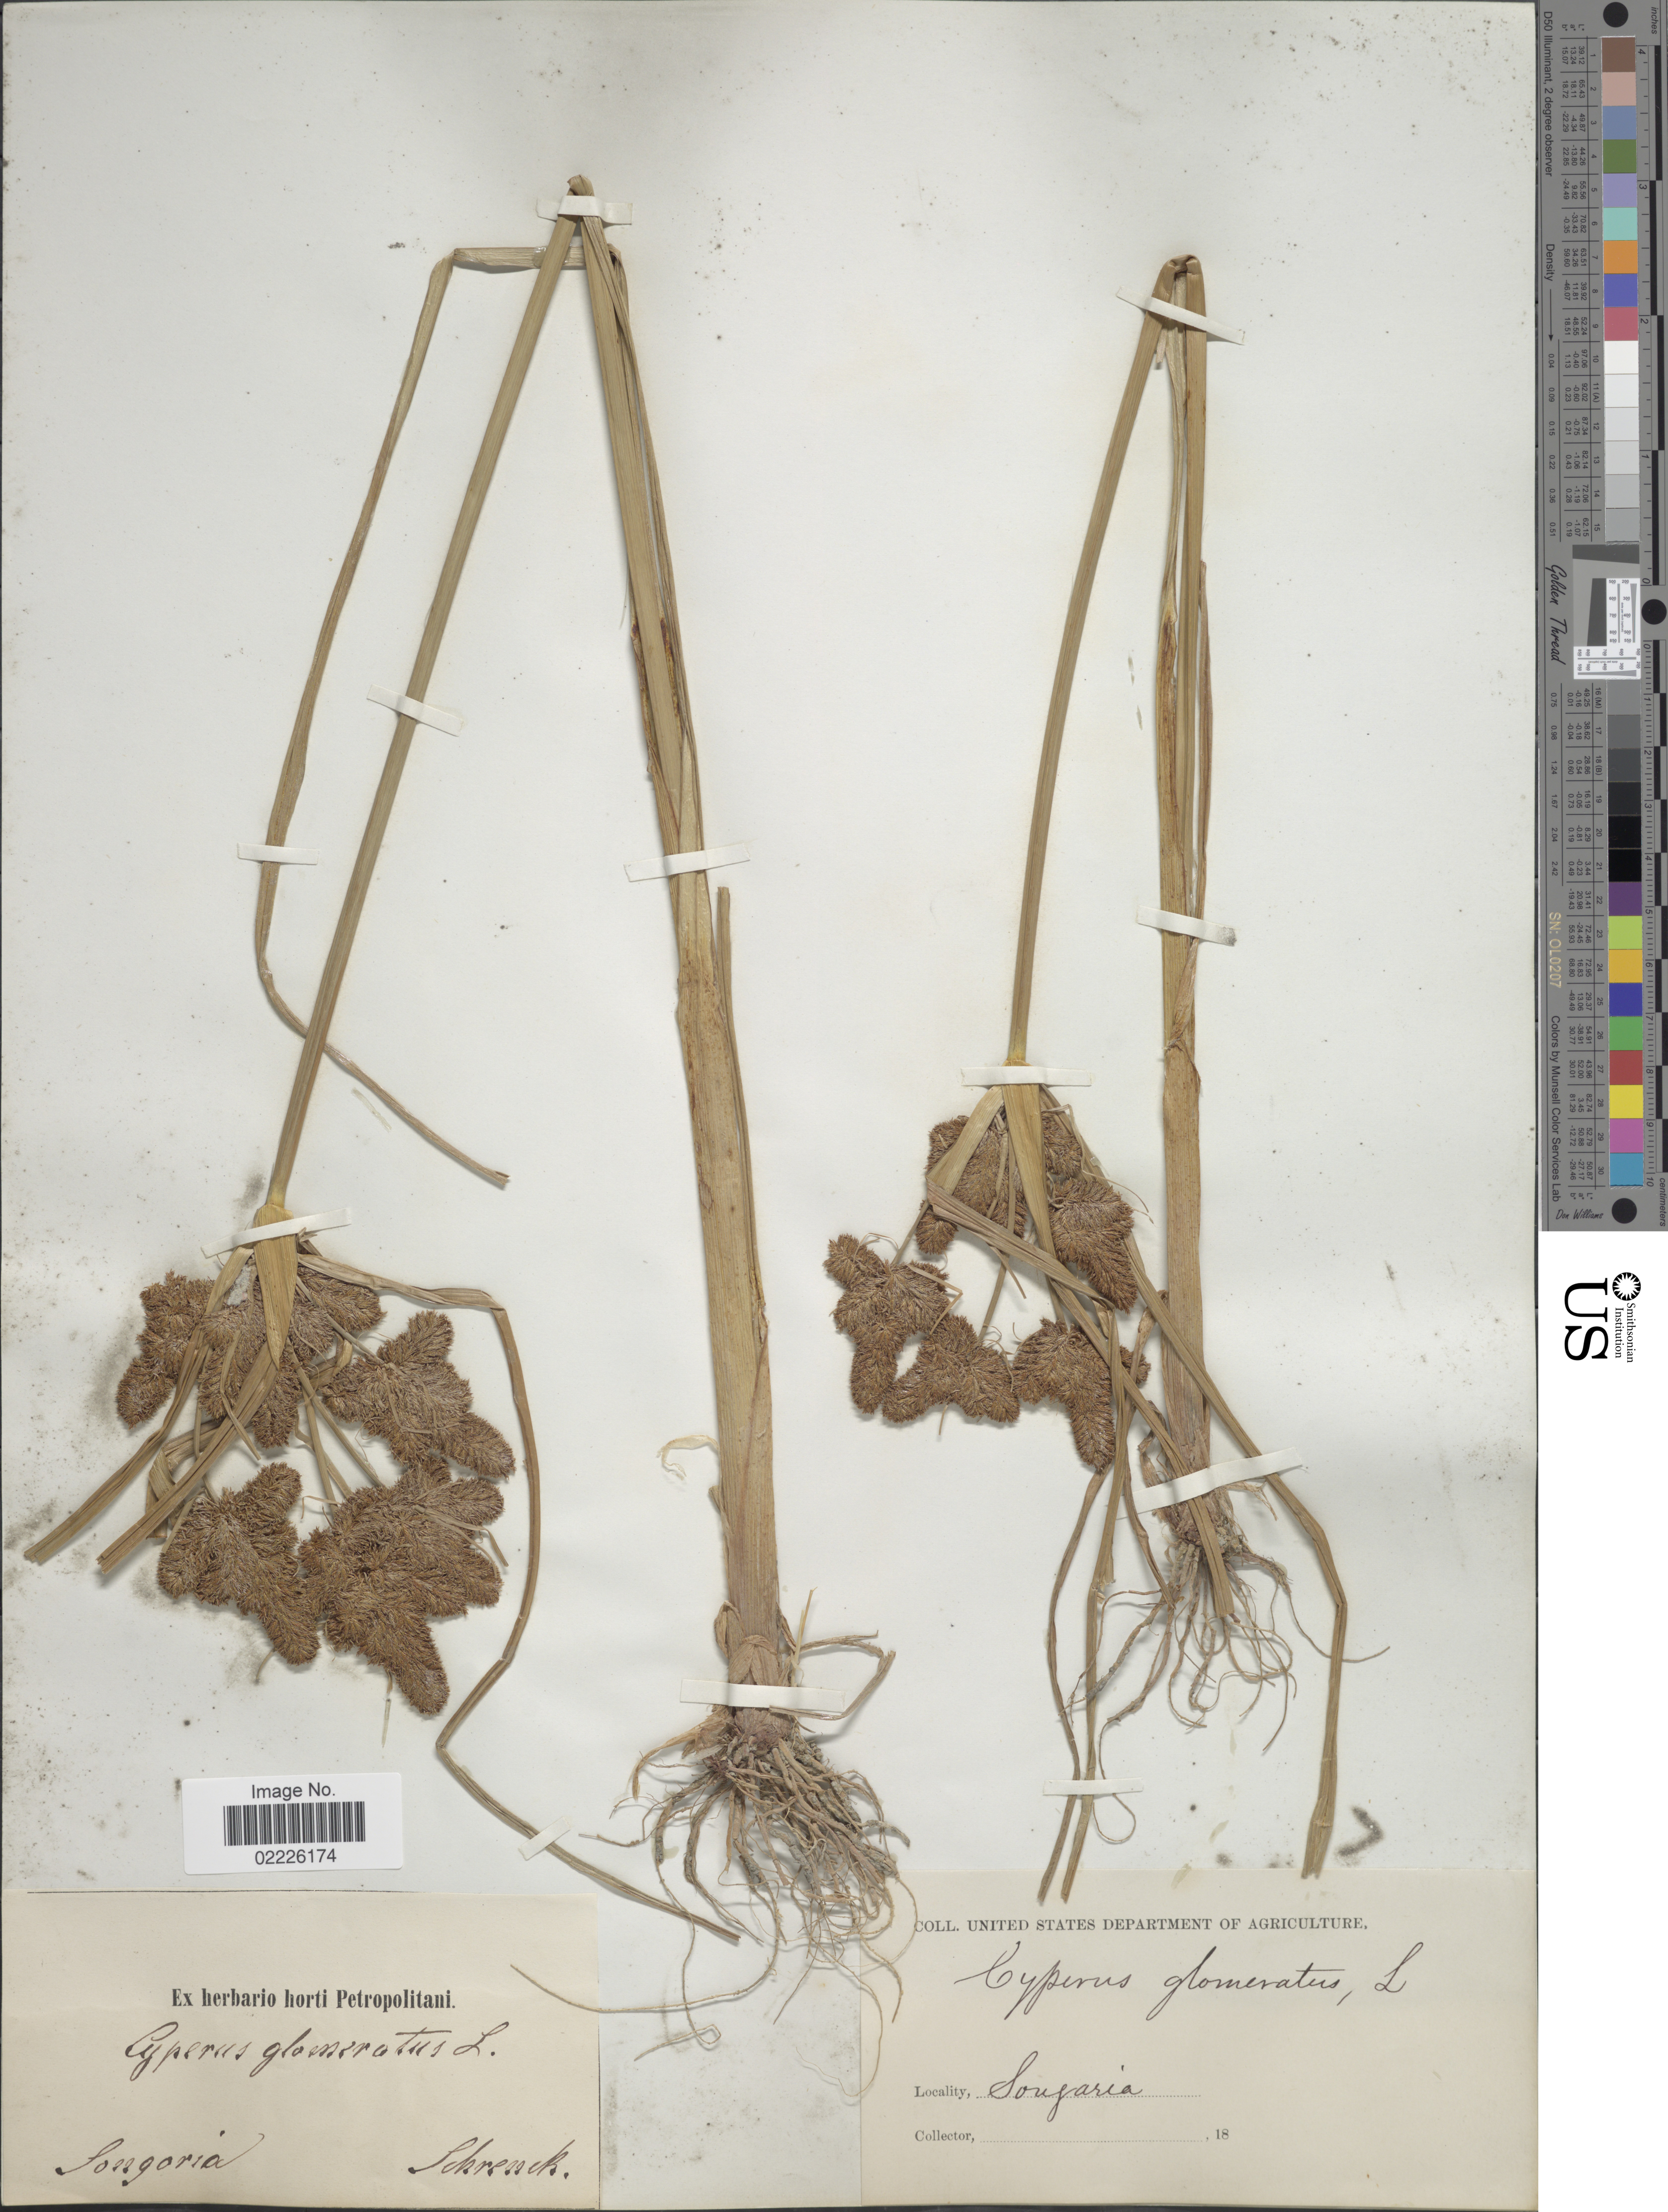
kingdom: Plantae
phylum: Tracheophyta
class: Liliopsida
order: Poales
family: Cyperaceae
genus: Cyperus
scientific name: Cyperus glomeratus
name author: L.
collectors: A.G. Schrenk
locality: Soujaria